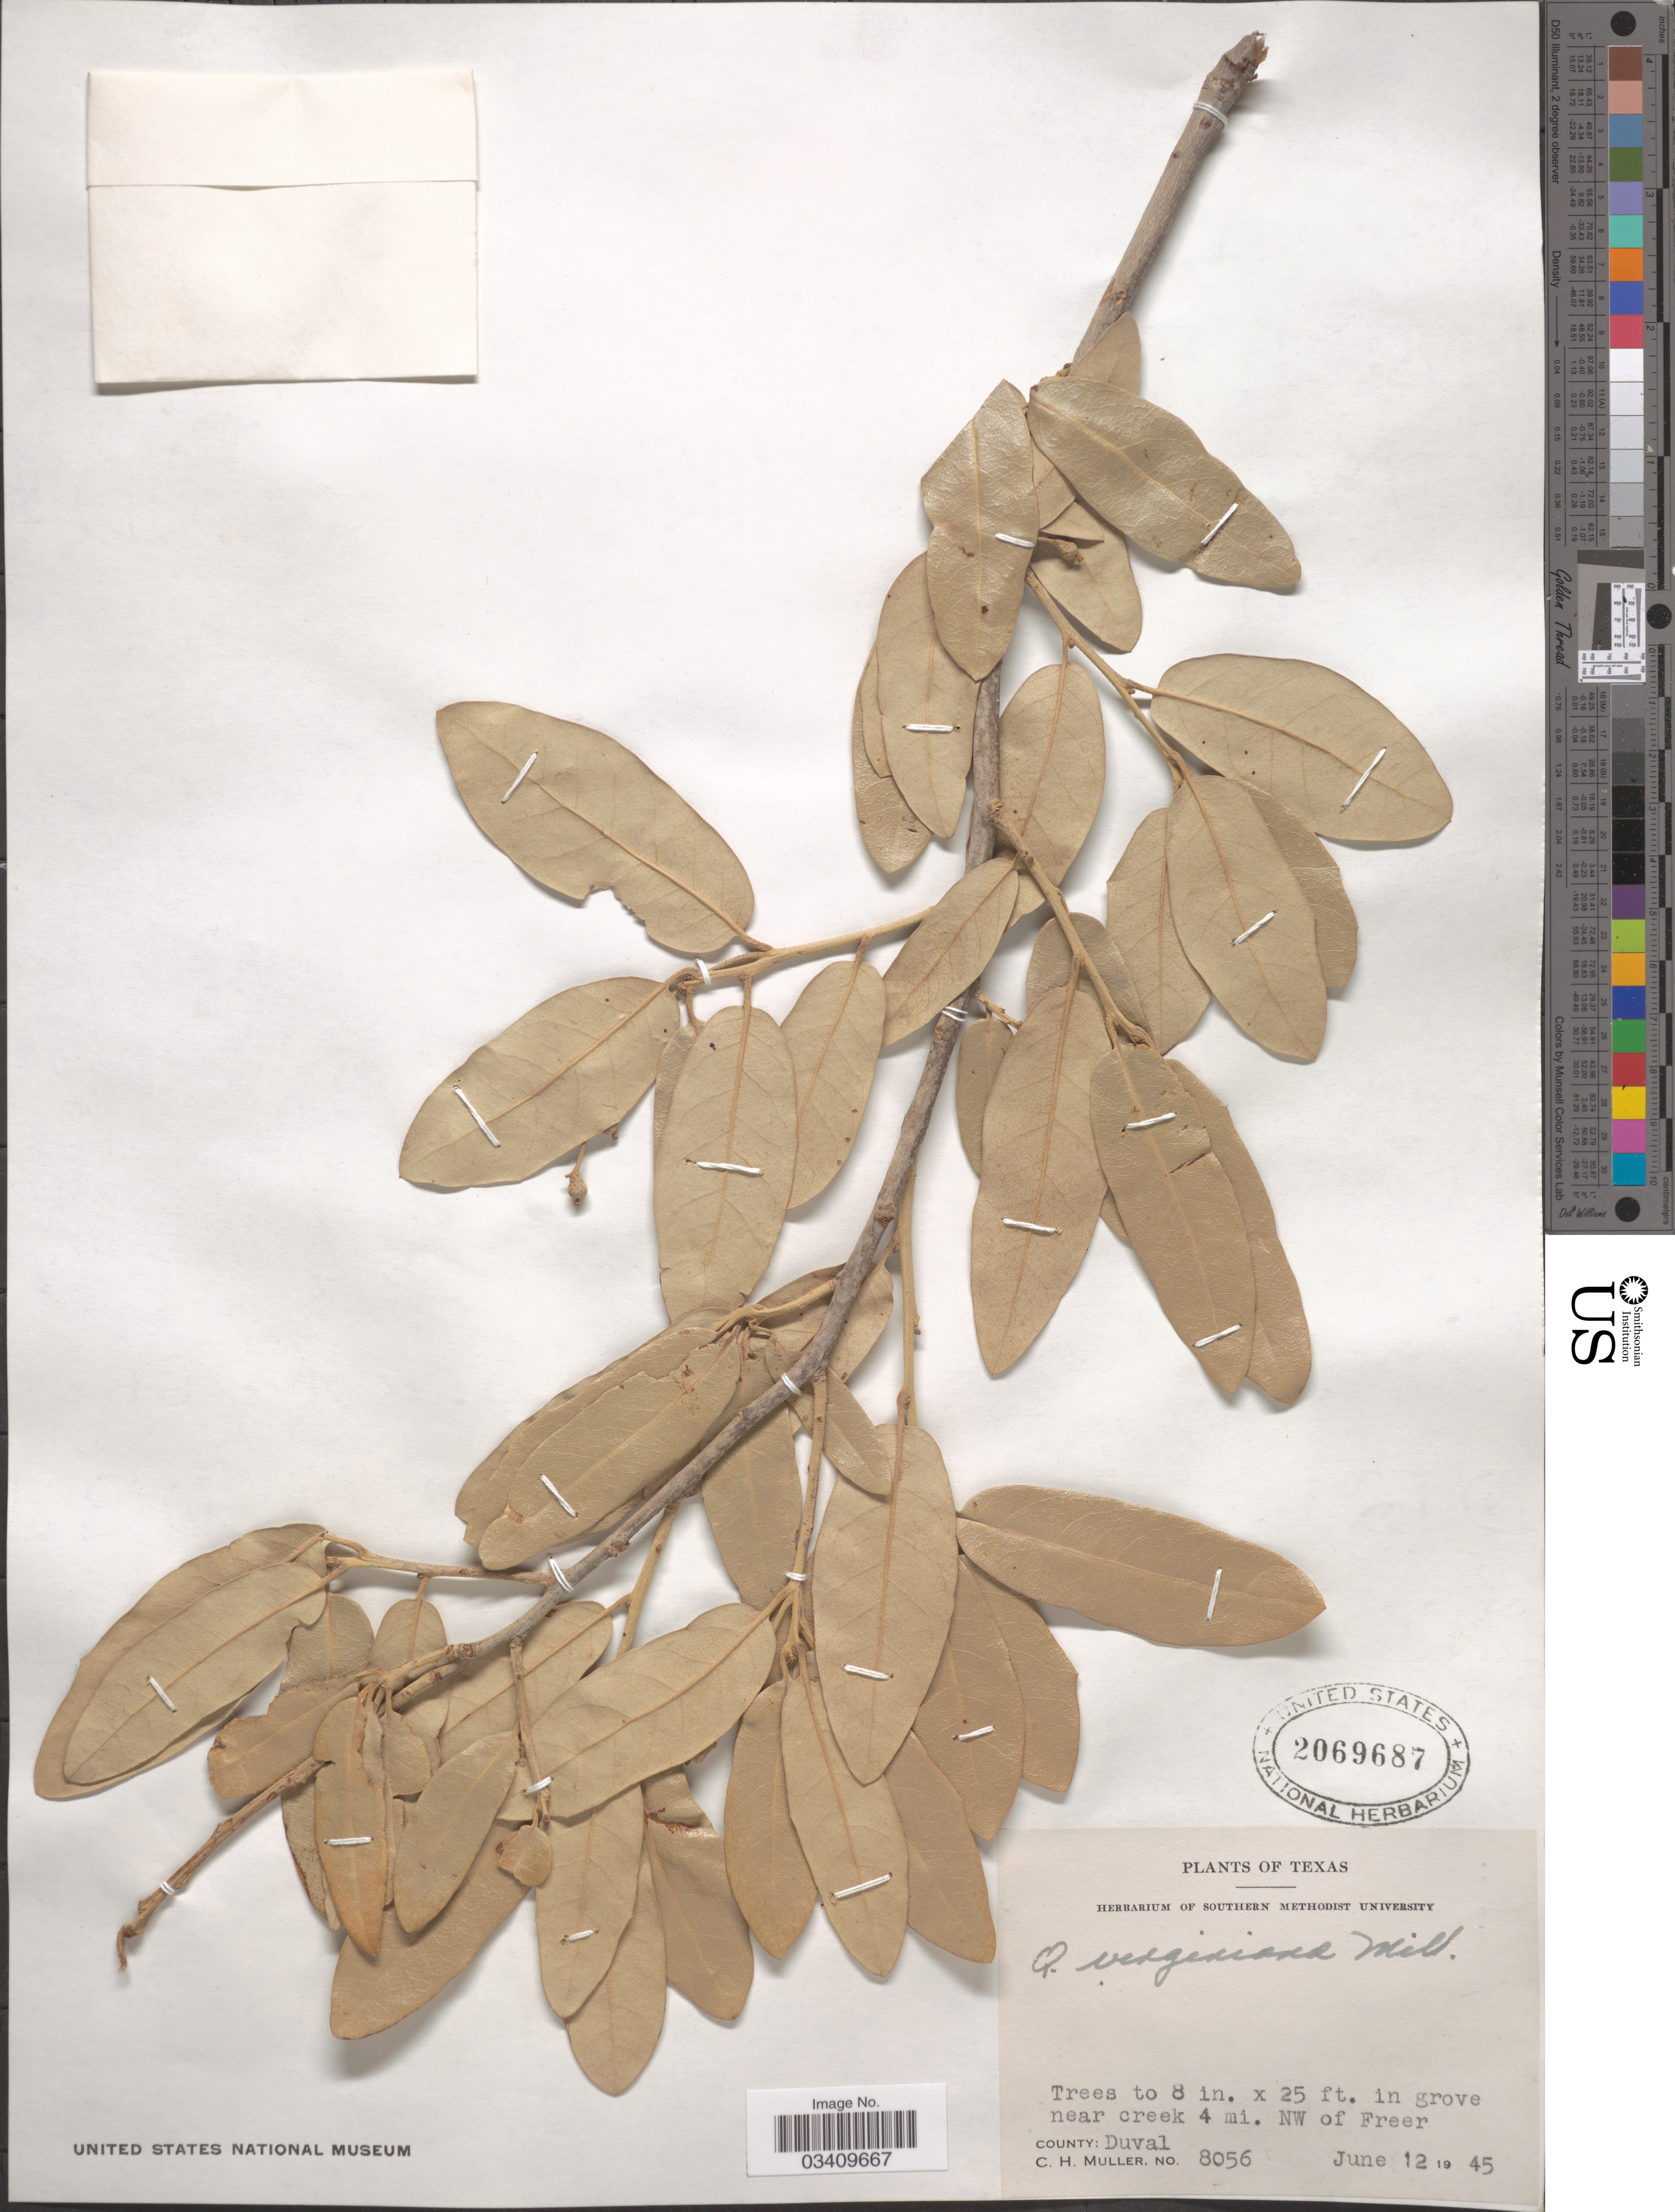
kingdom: Plantae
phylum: Tracheophyta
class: Magnoliopsida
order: Fagales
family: Fagaceae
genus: Quercus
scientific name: Quercus virginiana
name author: Mill.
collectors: C. H. Mueller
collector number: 8056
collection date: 1945-06-12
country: United States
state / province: Texas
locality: In grove near creek 4 mi. NW of Freer. County: Duval.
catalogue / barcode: US 2069687